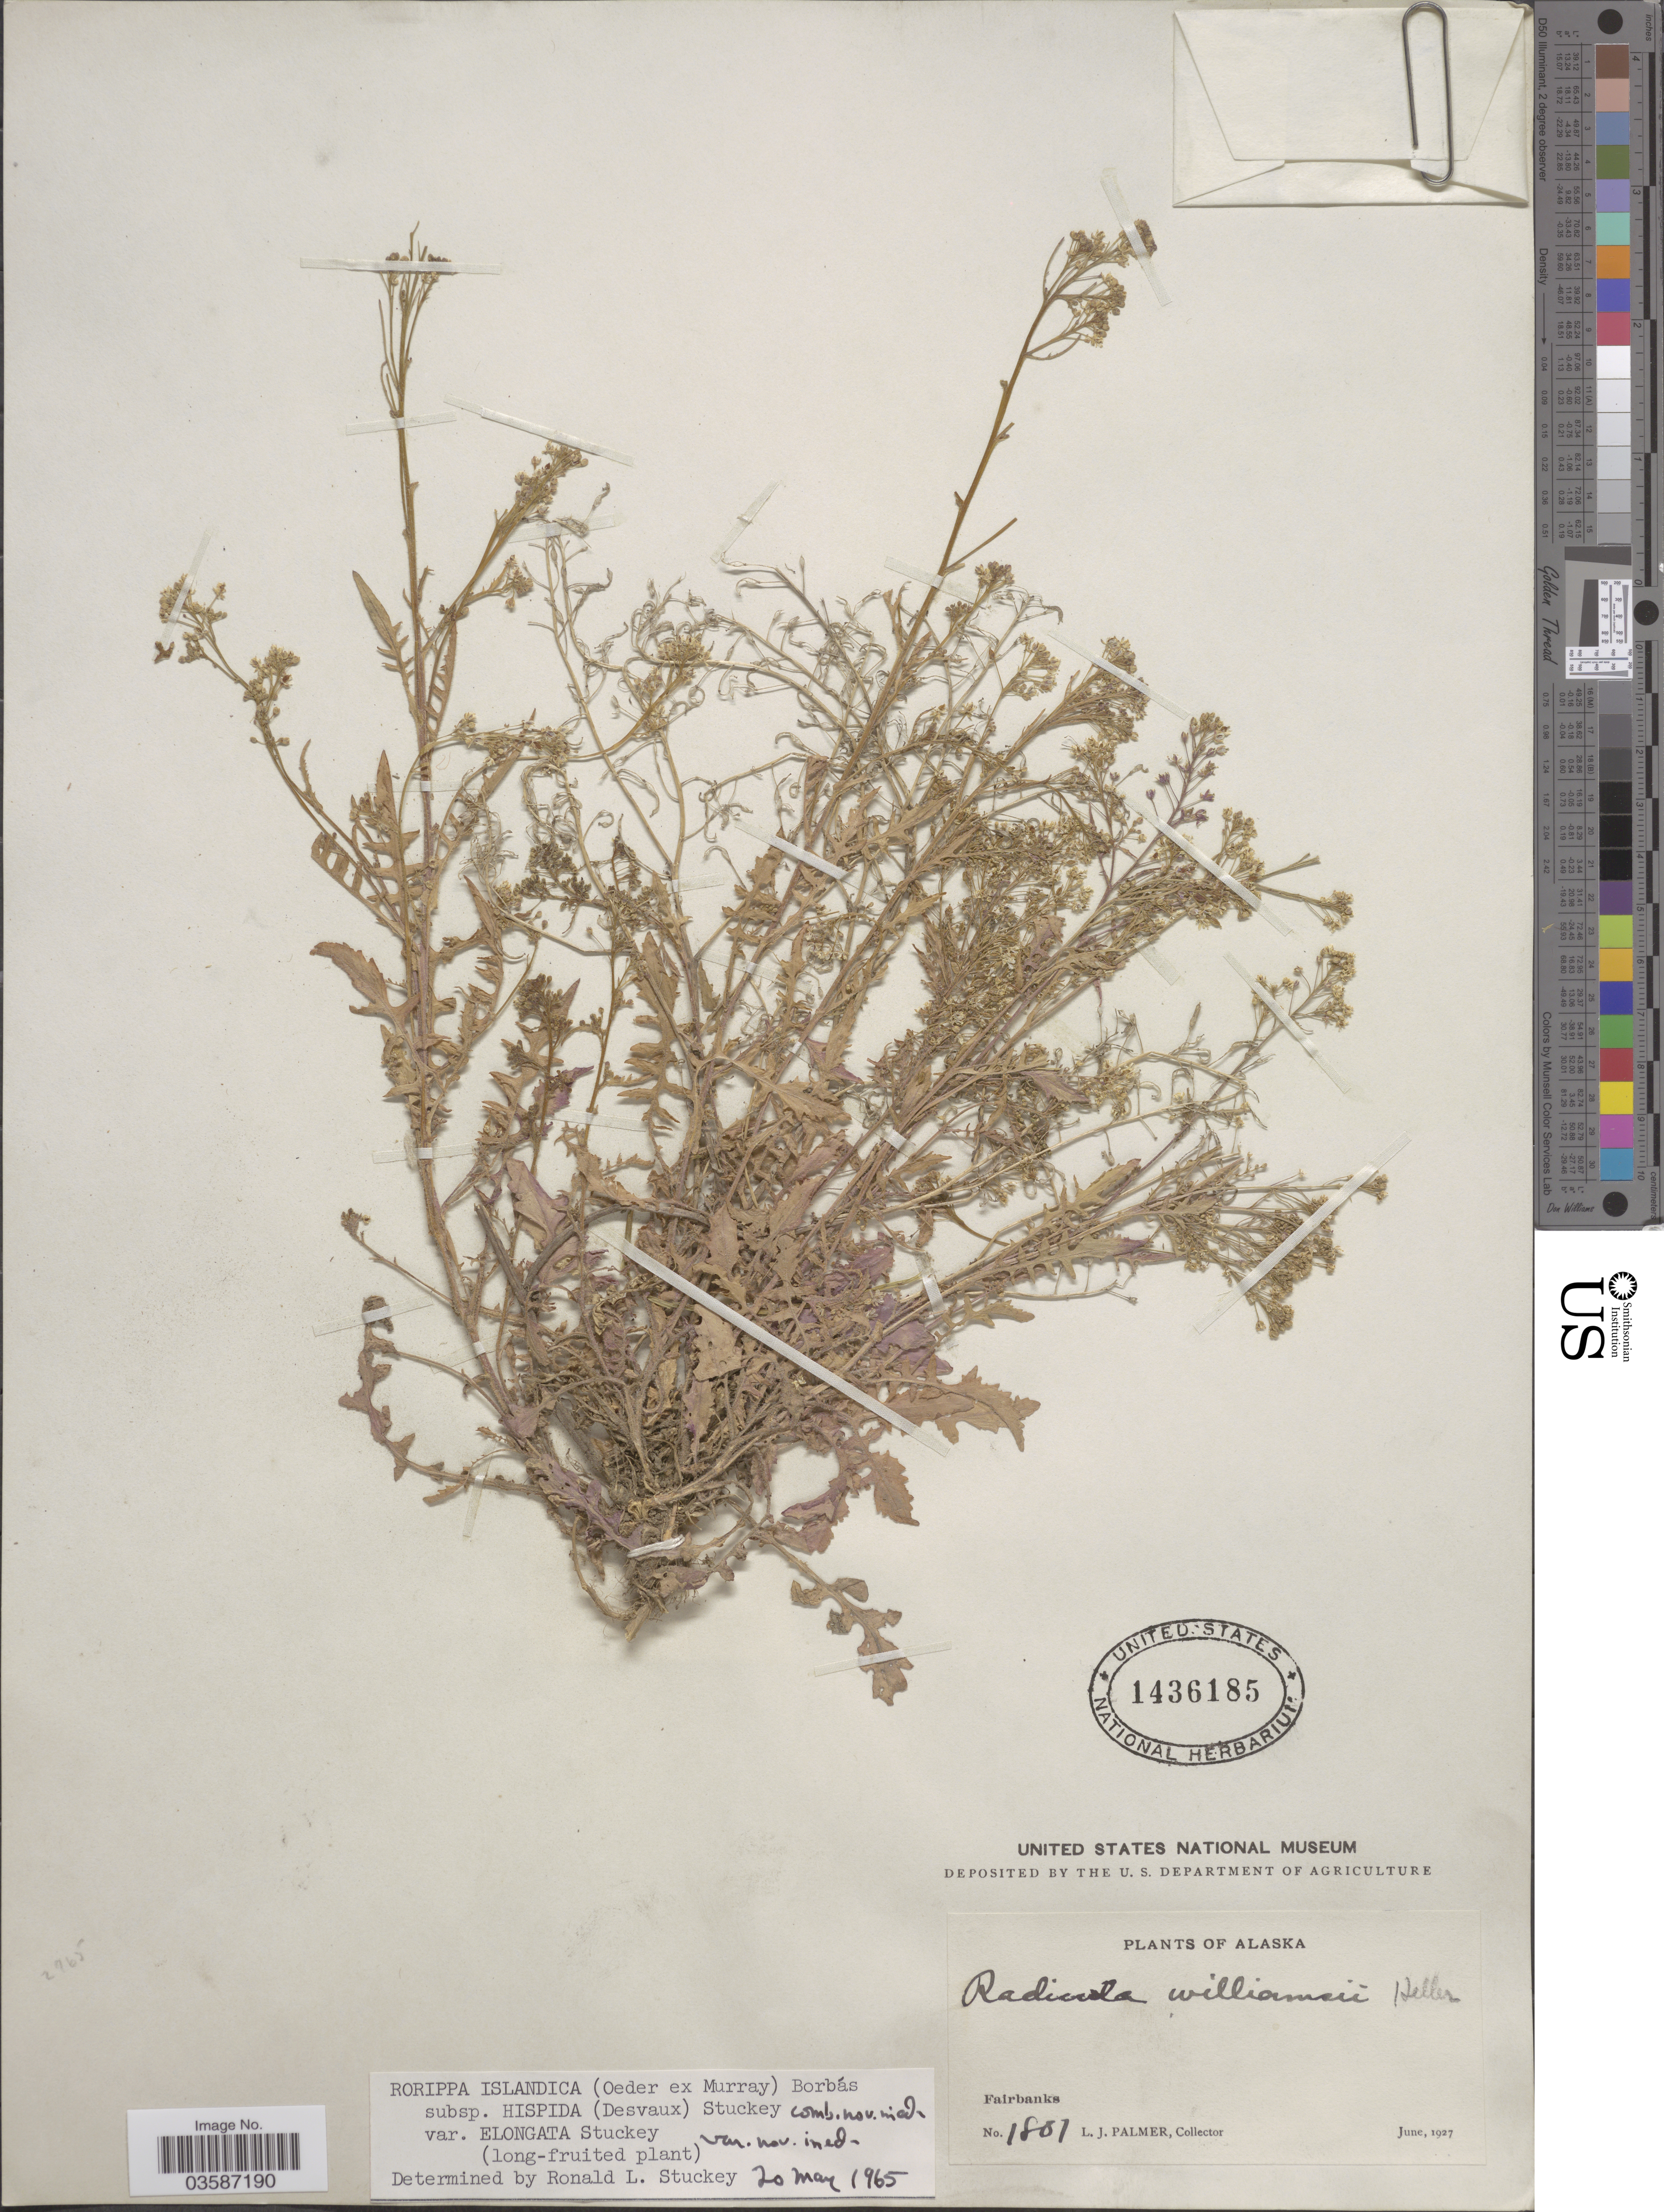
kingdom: Plantae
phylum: Tracheophyta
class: Magnoliopsida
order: Brassicales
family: Brassicaceae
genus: Rorippa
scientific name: Rorippa islandica var. elongata Stuckey var. nov. ined.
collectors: L. J. Palmer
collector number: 1801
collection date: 1927-06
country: United States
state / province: Alaska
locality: Fairbanks.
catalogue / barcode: US 1436185